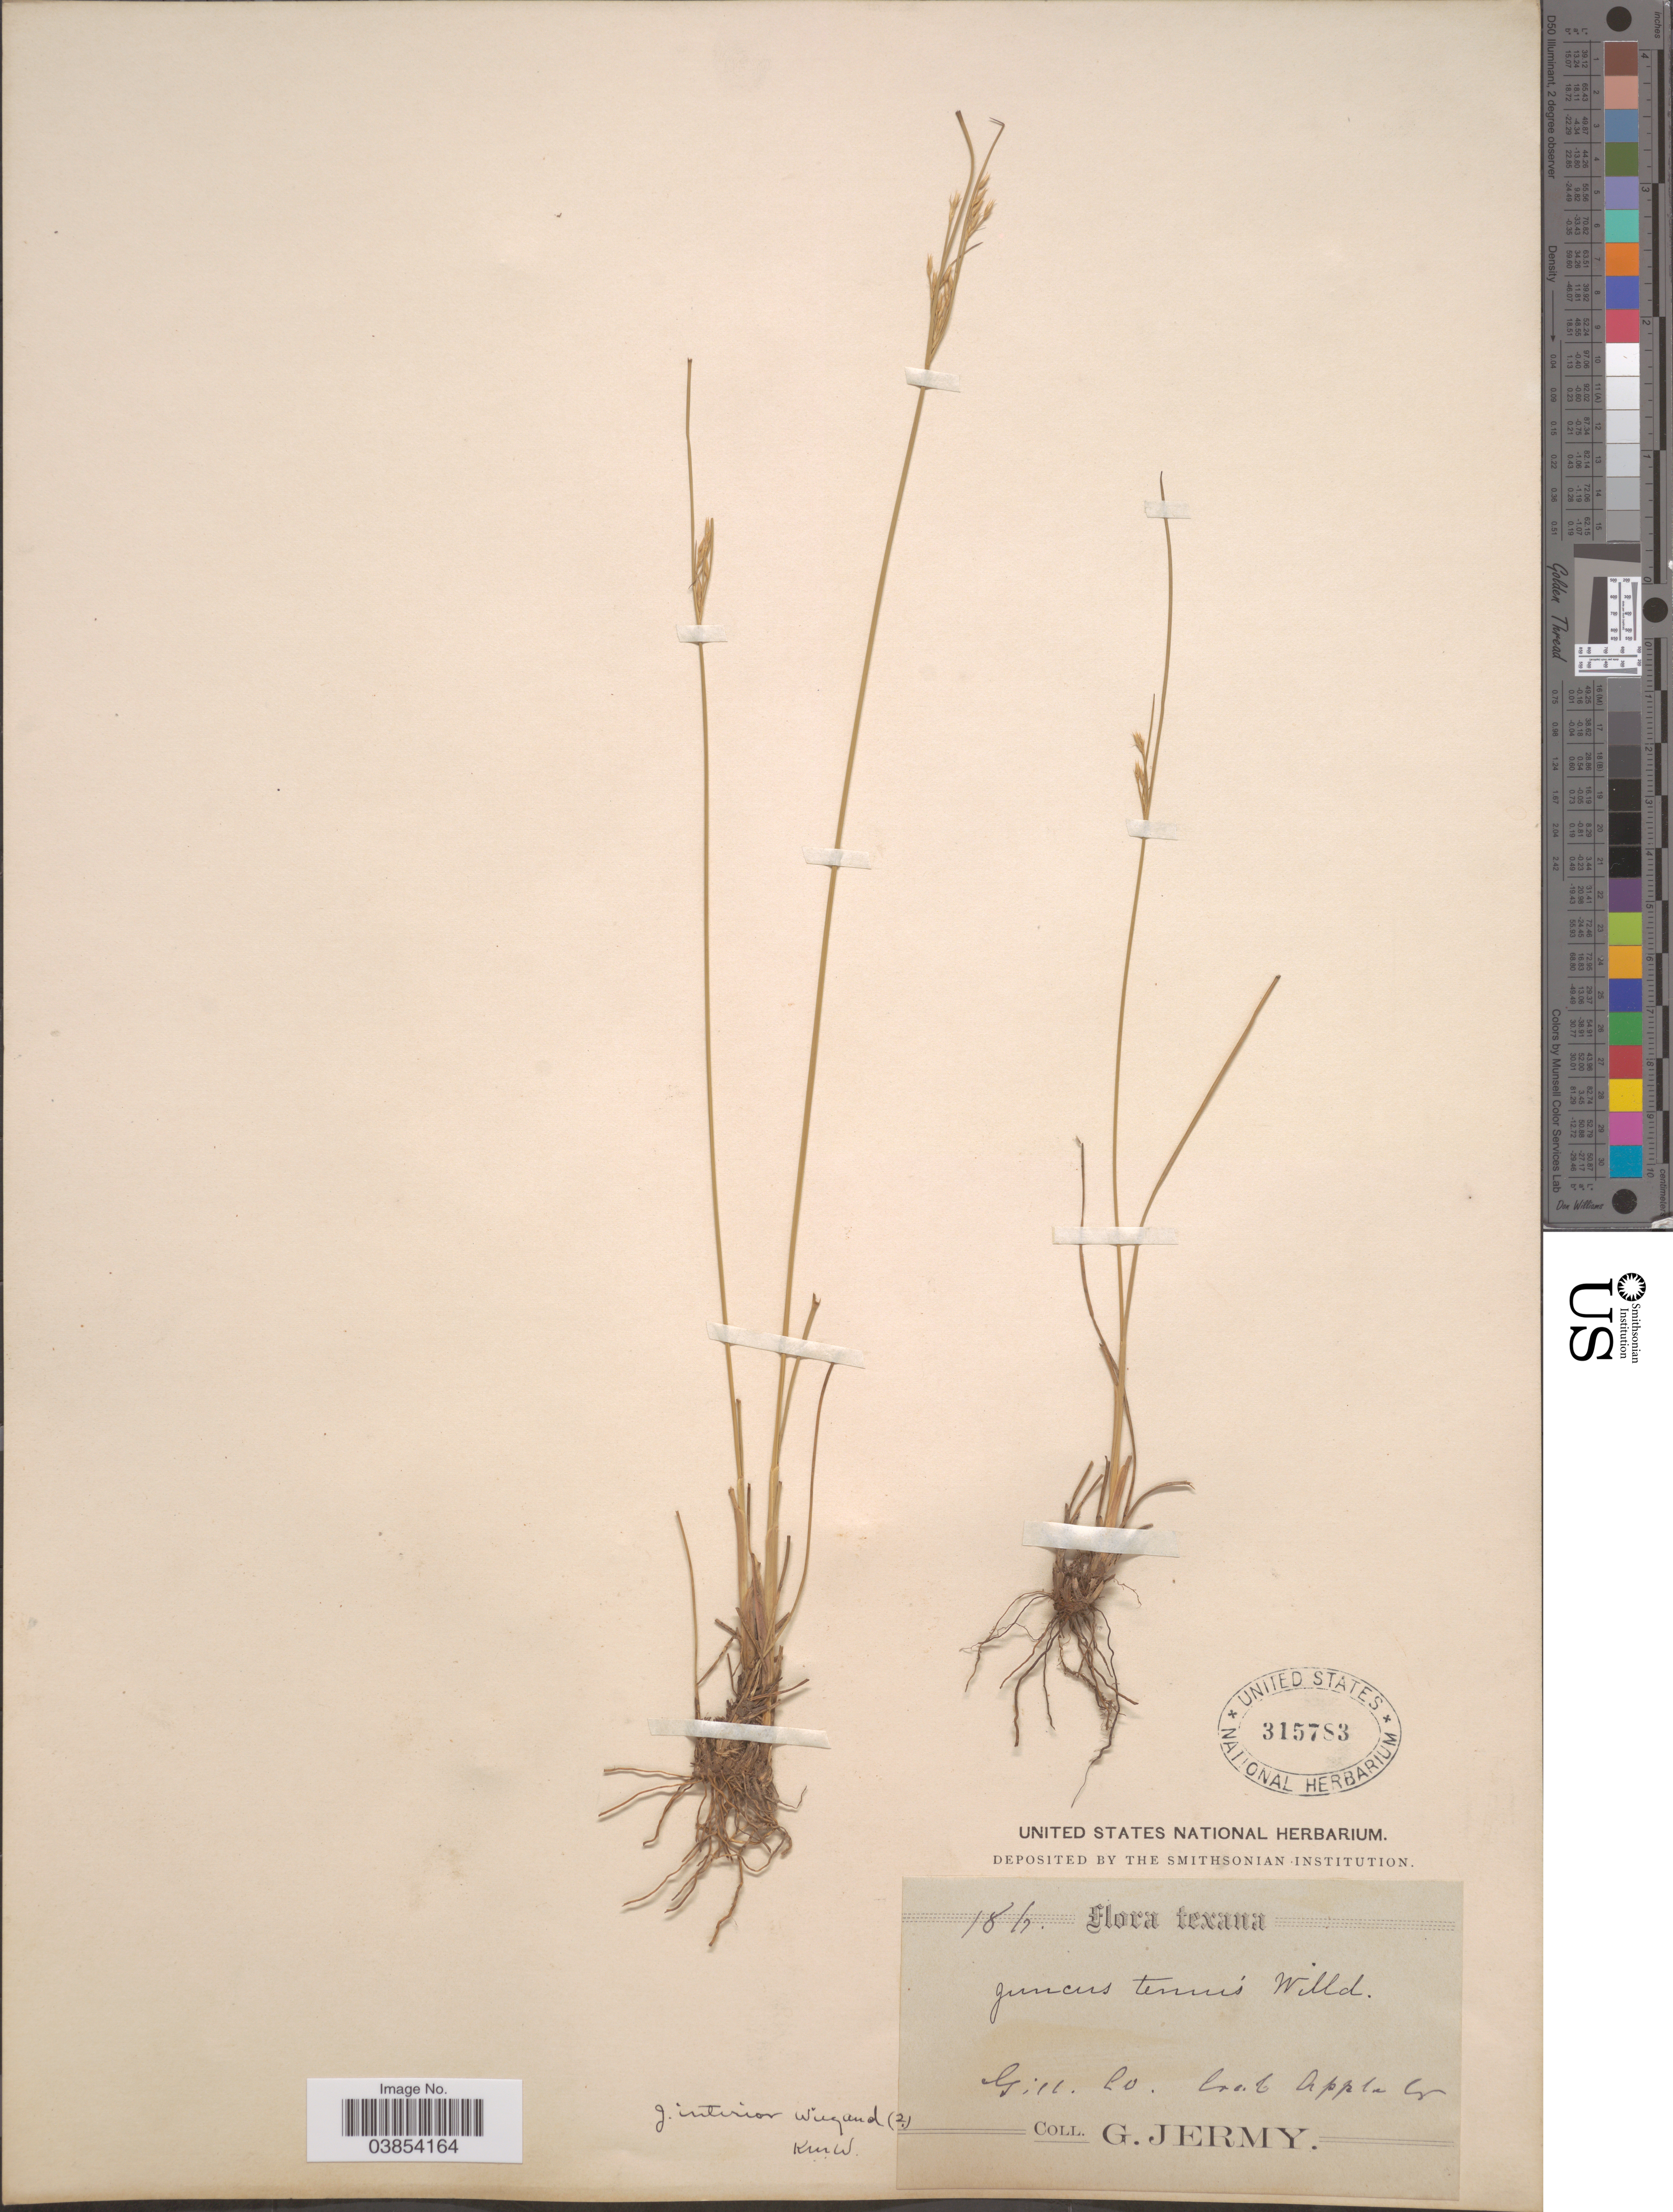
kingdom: Plantae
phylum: Tracheophyta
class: Liliopsida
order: Poales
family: Juncaceae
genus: Juncus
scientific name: Juncus interior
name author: Wiegand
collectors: G. Jermy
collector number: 18h*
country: United States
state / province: Texas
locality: Gill Co.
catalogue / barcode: US 315783